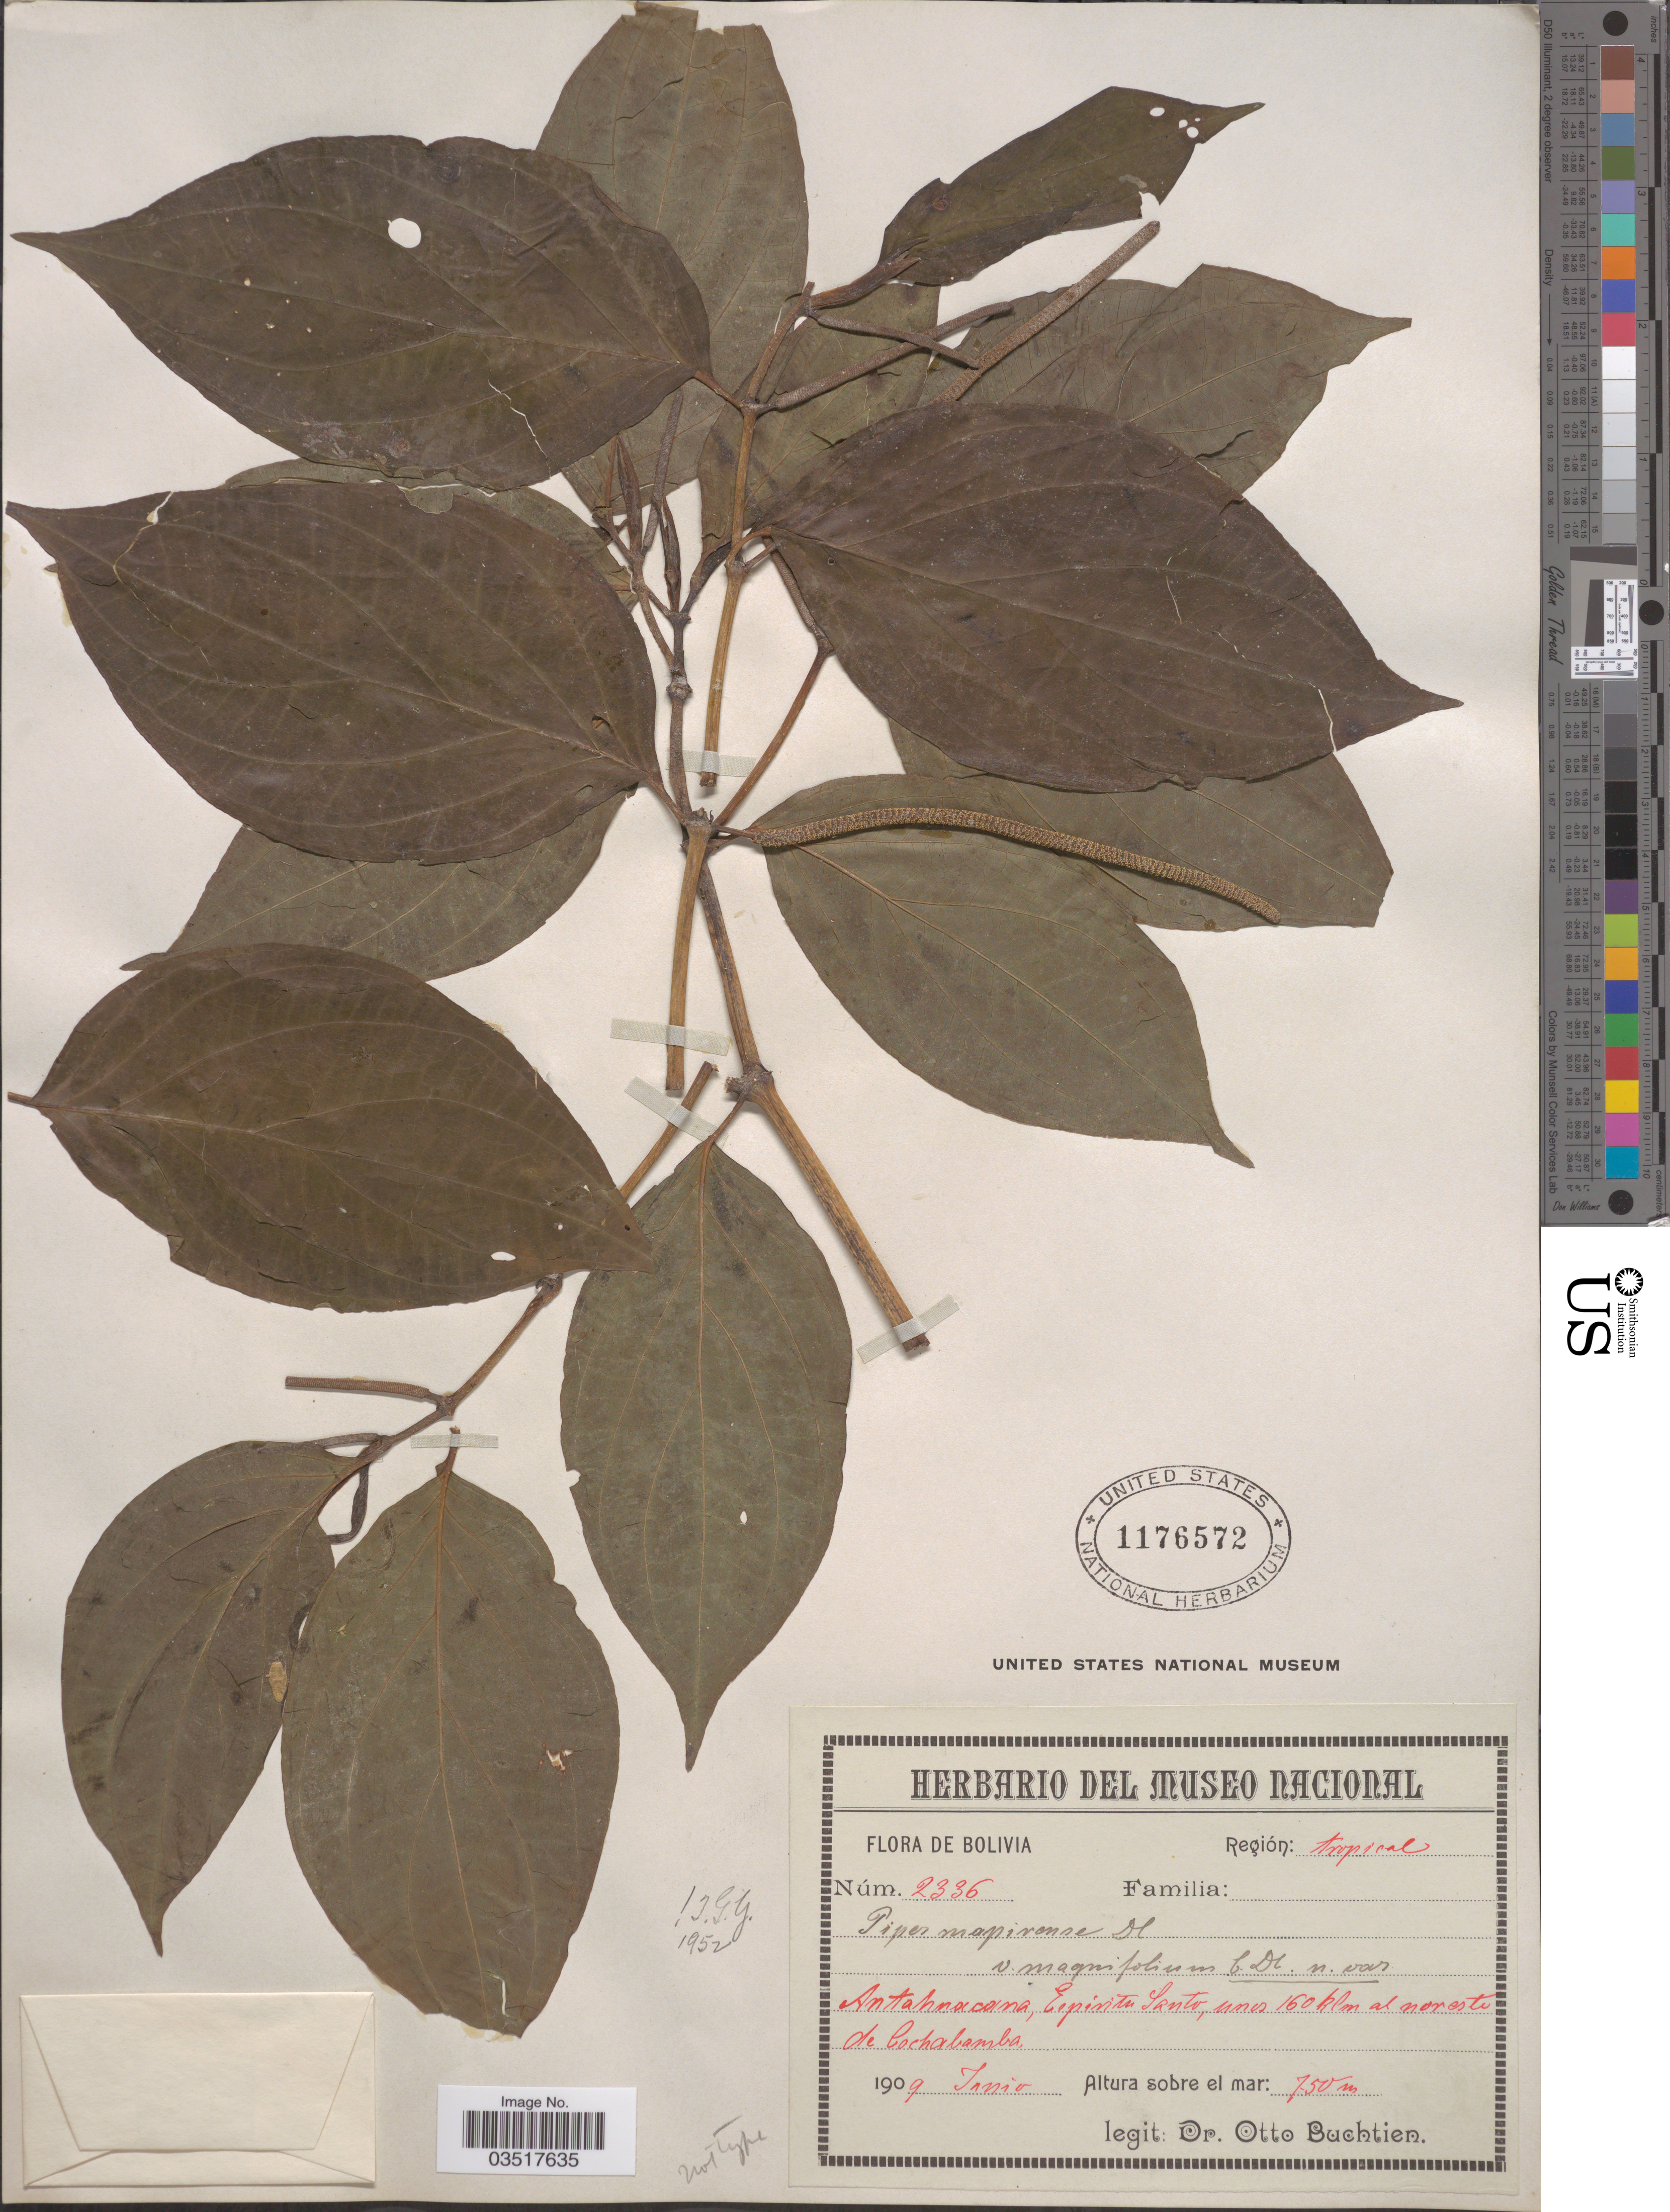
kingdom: Plantae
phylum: Tracheophyta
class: Magnoliopsida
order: Piperales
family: Piperaceae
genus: Piper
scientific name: Piper mapirense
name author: C. DC.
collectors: O. Buchtien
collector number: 2336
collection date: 1909-06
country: Bolivia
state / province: Cochabamba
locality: Región: tropical. Antahuacana, Espiritu Santo, unos 160 klm at noreste de Cochabamba.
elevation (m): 750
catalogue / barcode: US 1176572